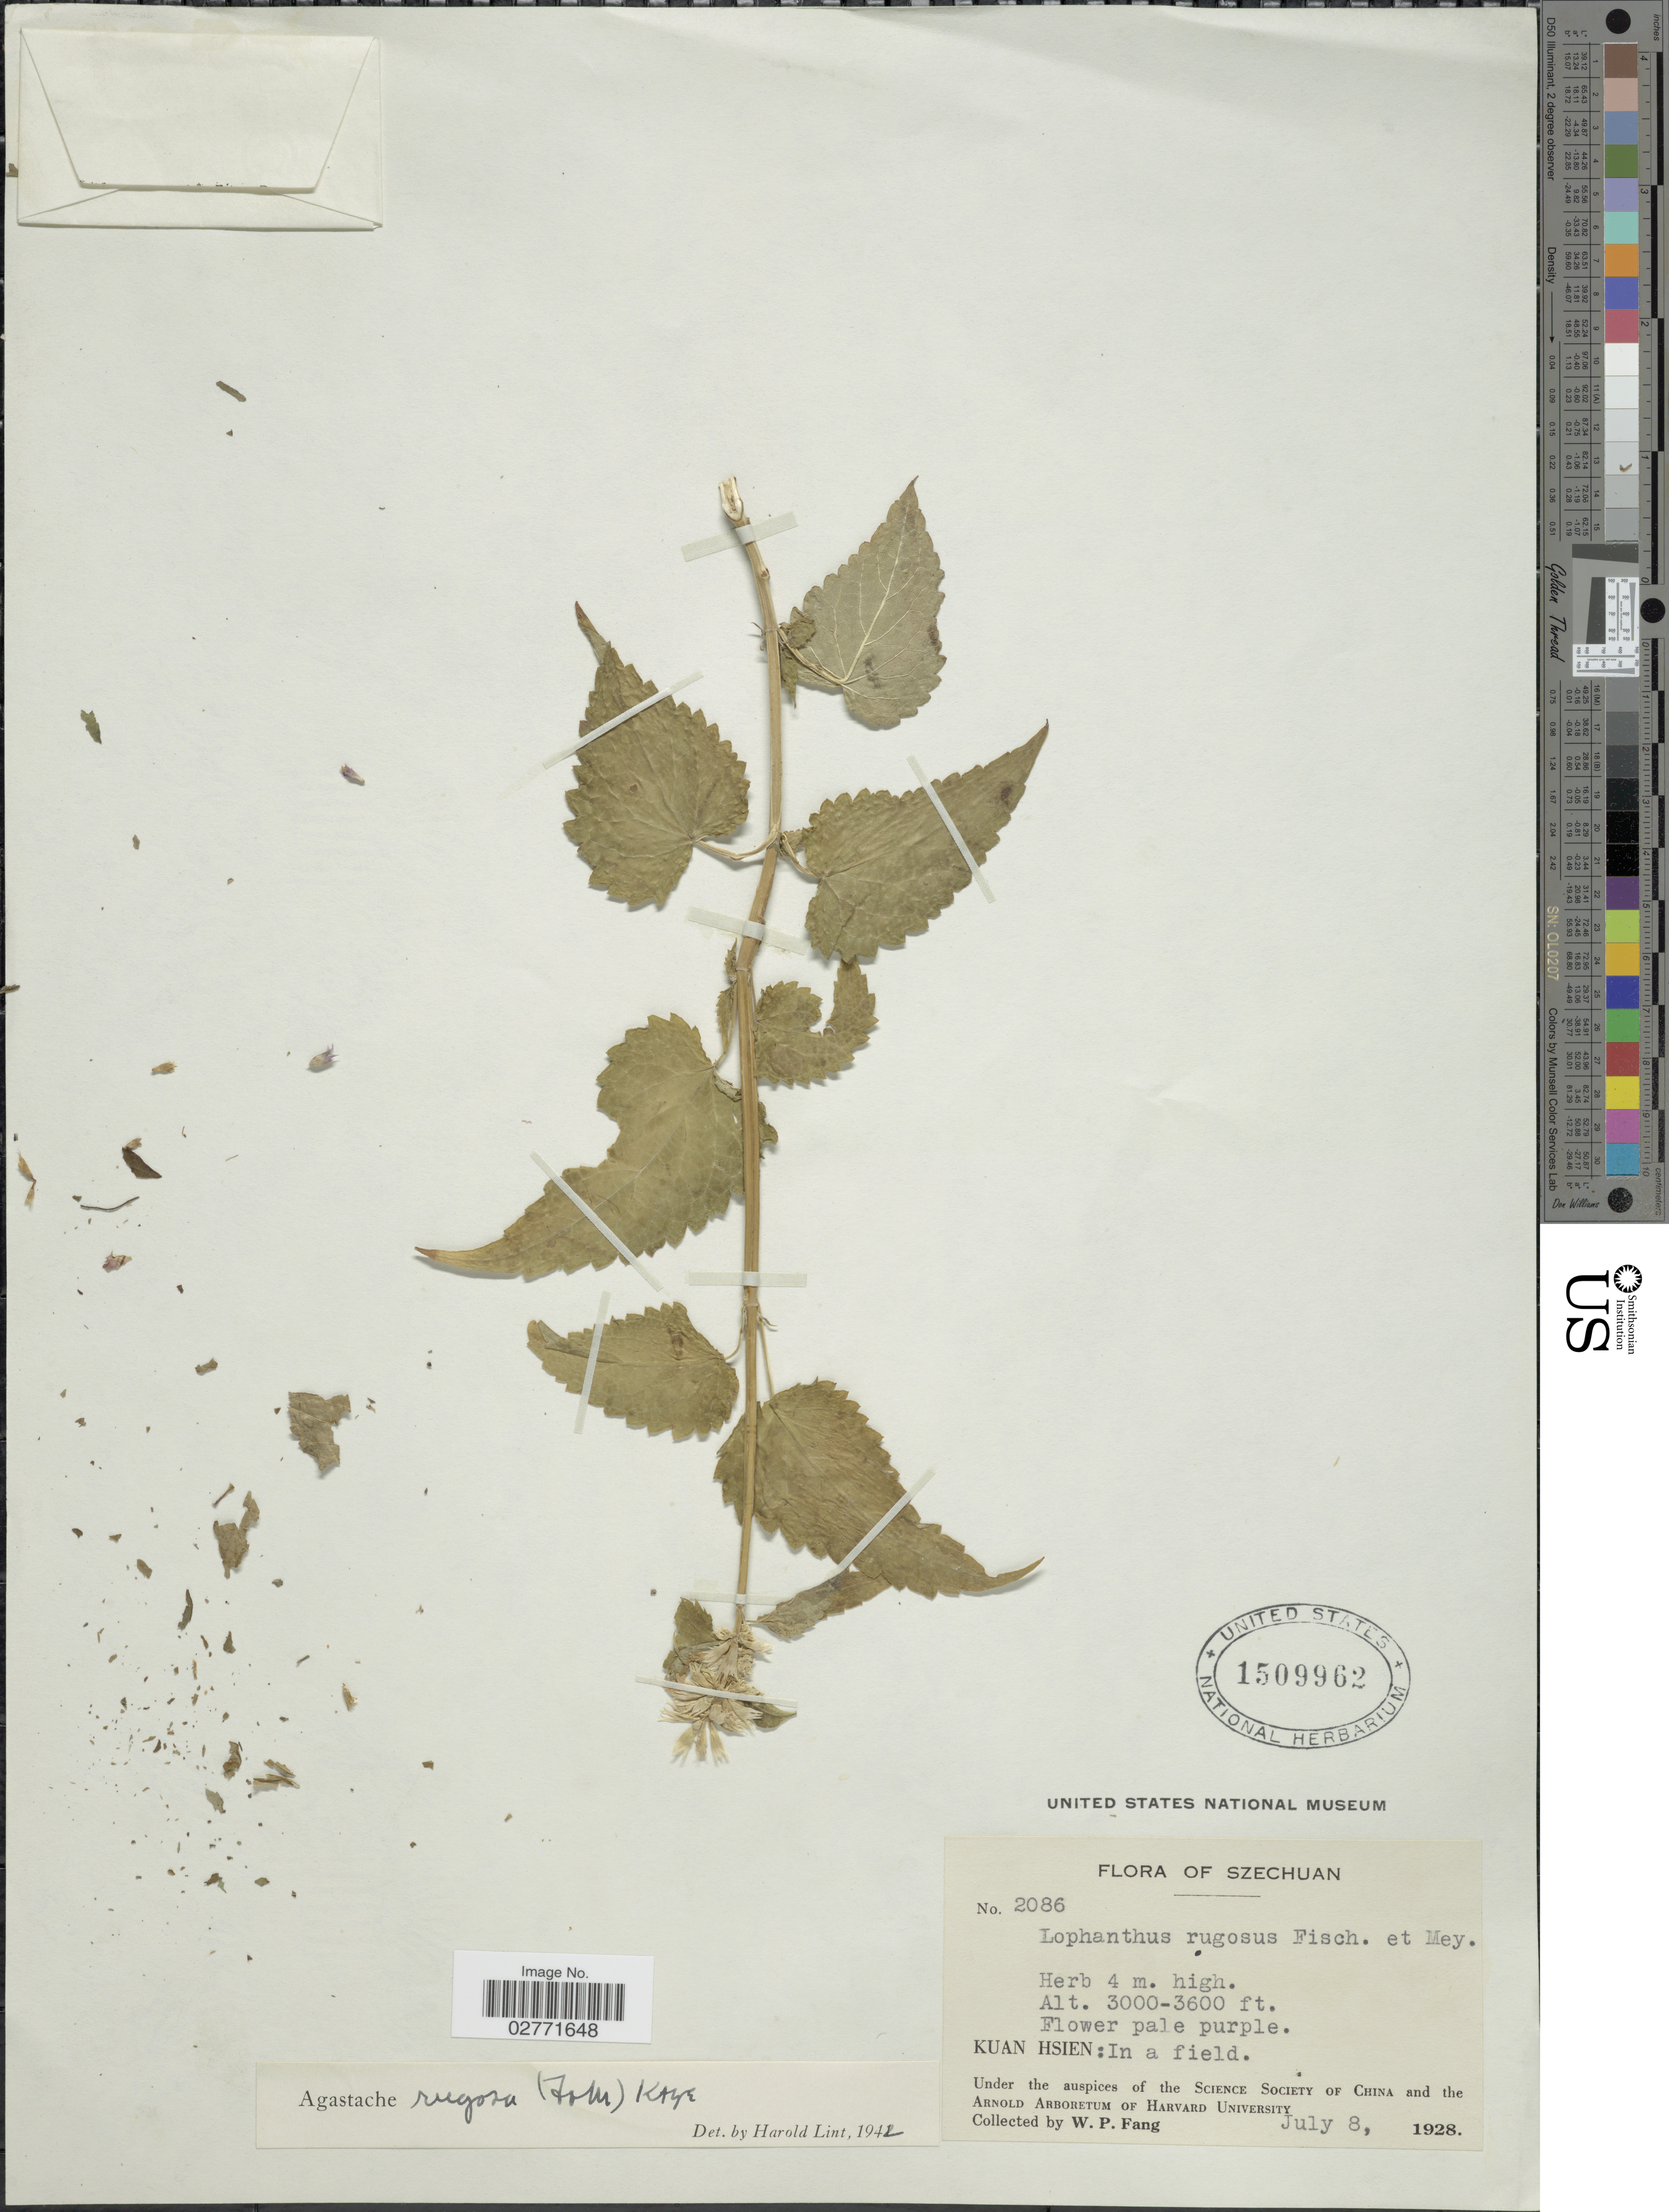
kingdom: Plantae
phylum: Tracheophyta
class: Magnoliopsida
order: Lamiales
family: Lamiaceae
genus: Agastache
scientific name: Agastache rugosa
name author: (Fisch. & C.A. Mey.) Kuntze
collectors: W. P. Fang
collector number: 2086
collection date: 1928-07-08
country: China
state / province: Sichuan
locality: Szechuan, Kuan Hsien: In a field.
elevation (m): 914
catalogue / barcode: US 1509962